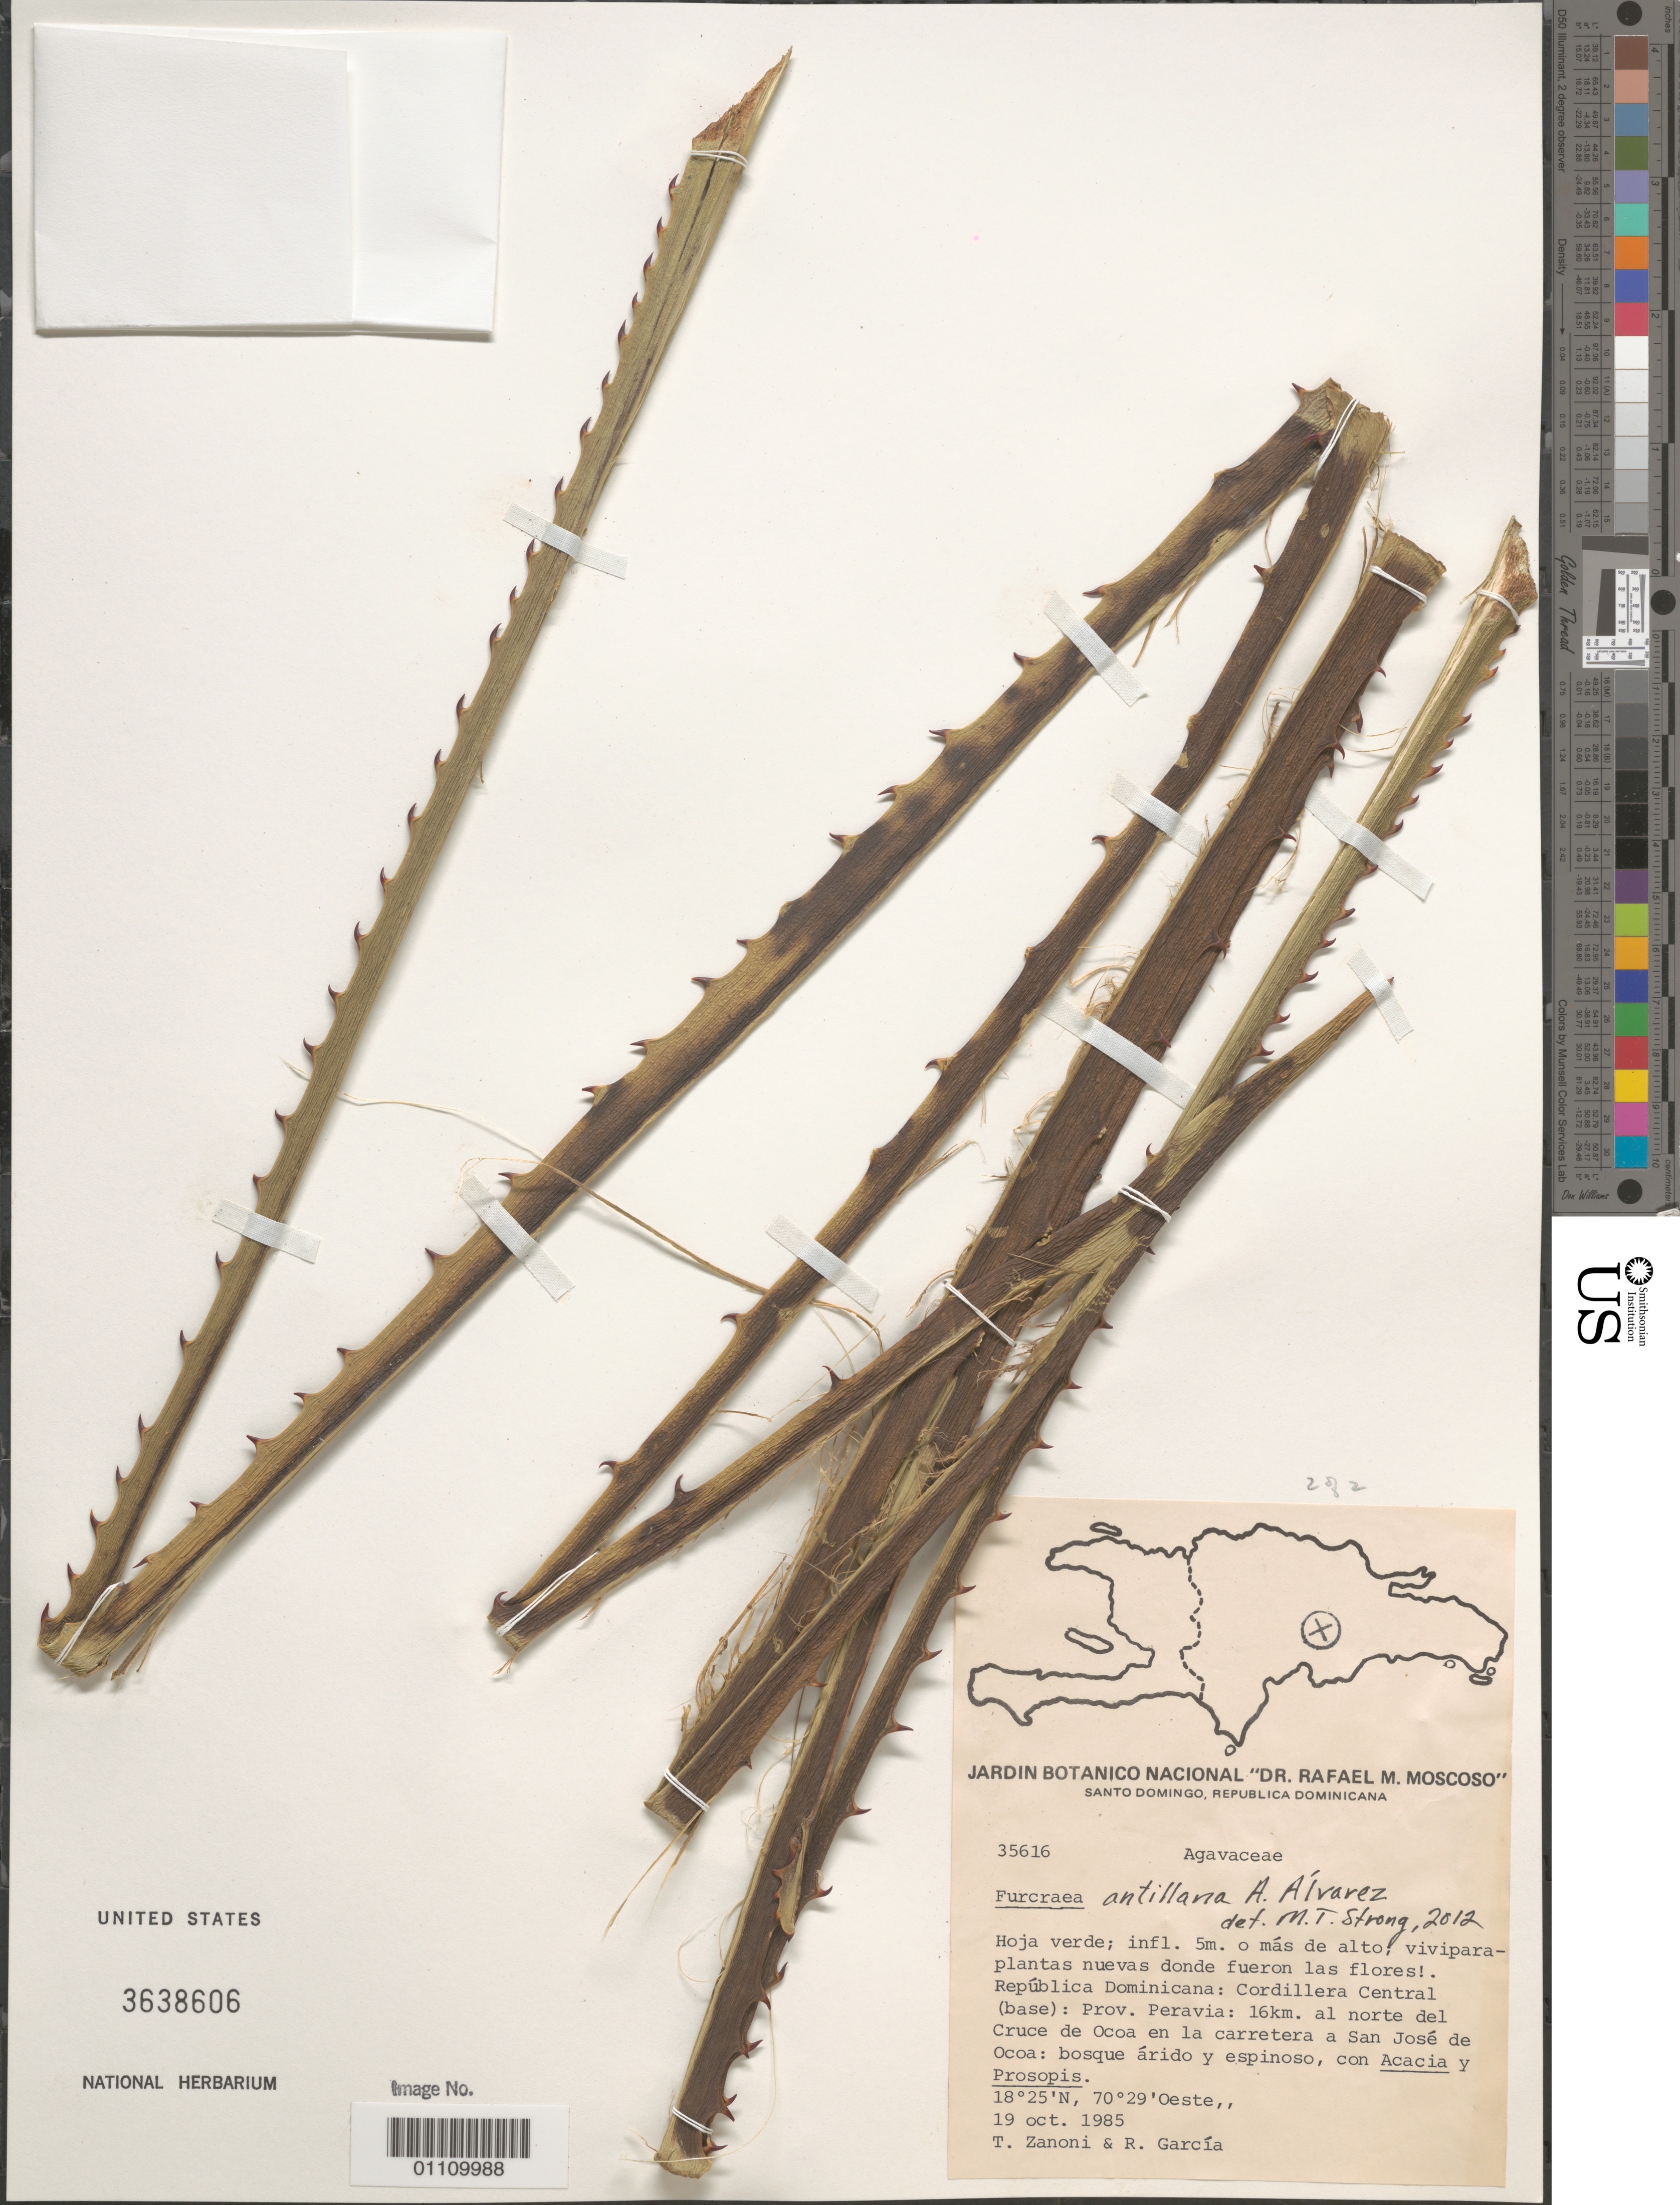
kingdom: Plantae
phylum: Tracheophyta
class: Liliopsida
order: Asparagales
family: Asparagaceae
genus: Furcraea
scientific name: Furcraea antillana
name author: A. Alvarez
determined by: Strong, M. T., (US), Smithsonian Institution - National Museum of Natural History (UNITED STATES)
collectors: T. A. Zanoni & R. G. García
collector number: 35616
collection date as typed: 19 Oct 1985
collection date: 1985-10-19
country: Dominican Republic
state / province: Peravia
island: Hispaniola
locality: Cordillera Central (base), 16 km al norte del Cruce de Ocoa en la carretera a San José de Ocoa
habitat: Bosque árido y espinoso, con Acacia y Prosopis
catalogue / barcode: US 3638606